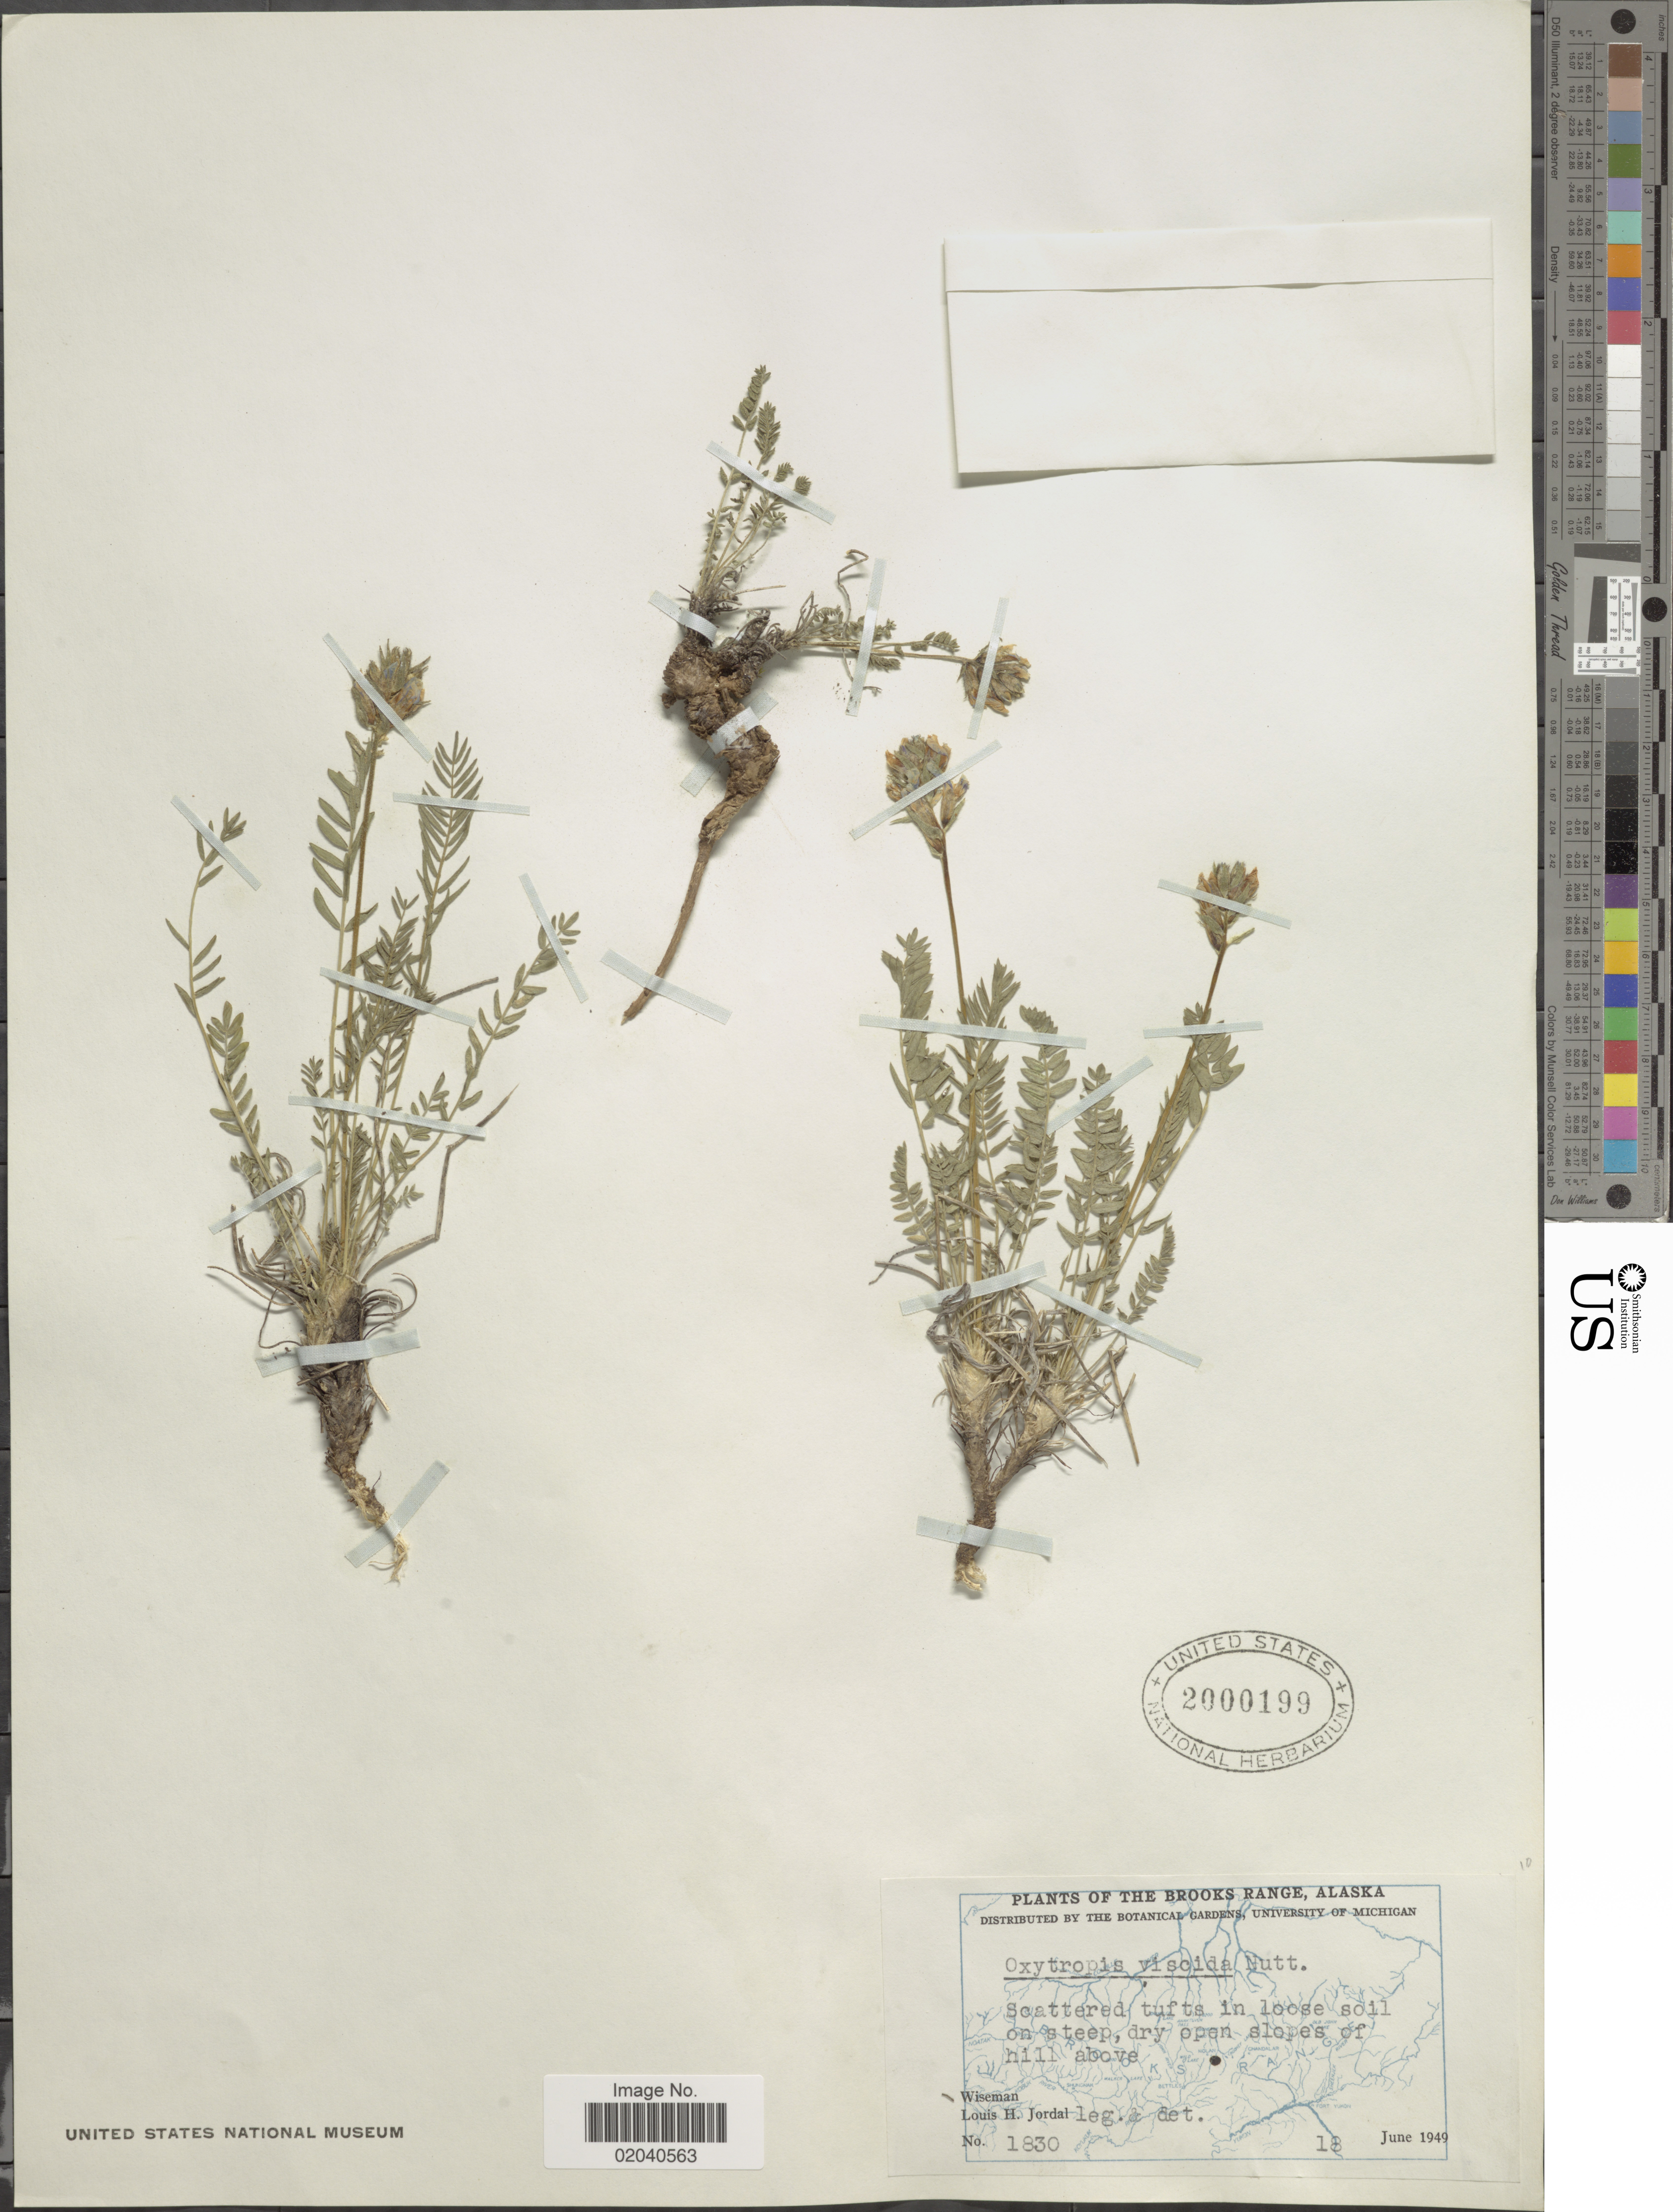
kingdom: Plantae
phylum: Tracheophyta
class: Magnoliopsida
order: Fabales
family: Fabaceae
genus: Oxytropis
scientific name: Oxytropis viscida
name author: Nutt.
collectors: L. Jordal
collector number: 1830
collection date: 1949-06-18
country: United States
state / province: Alaska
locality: The Brooks Range, dry open slopes of hill above Wiseman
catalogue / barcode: US 2000199